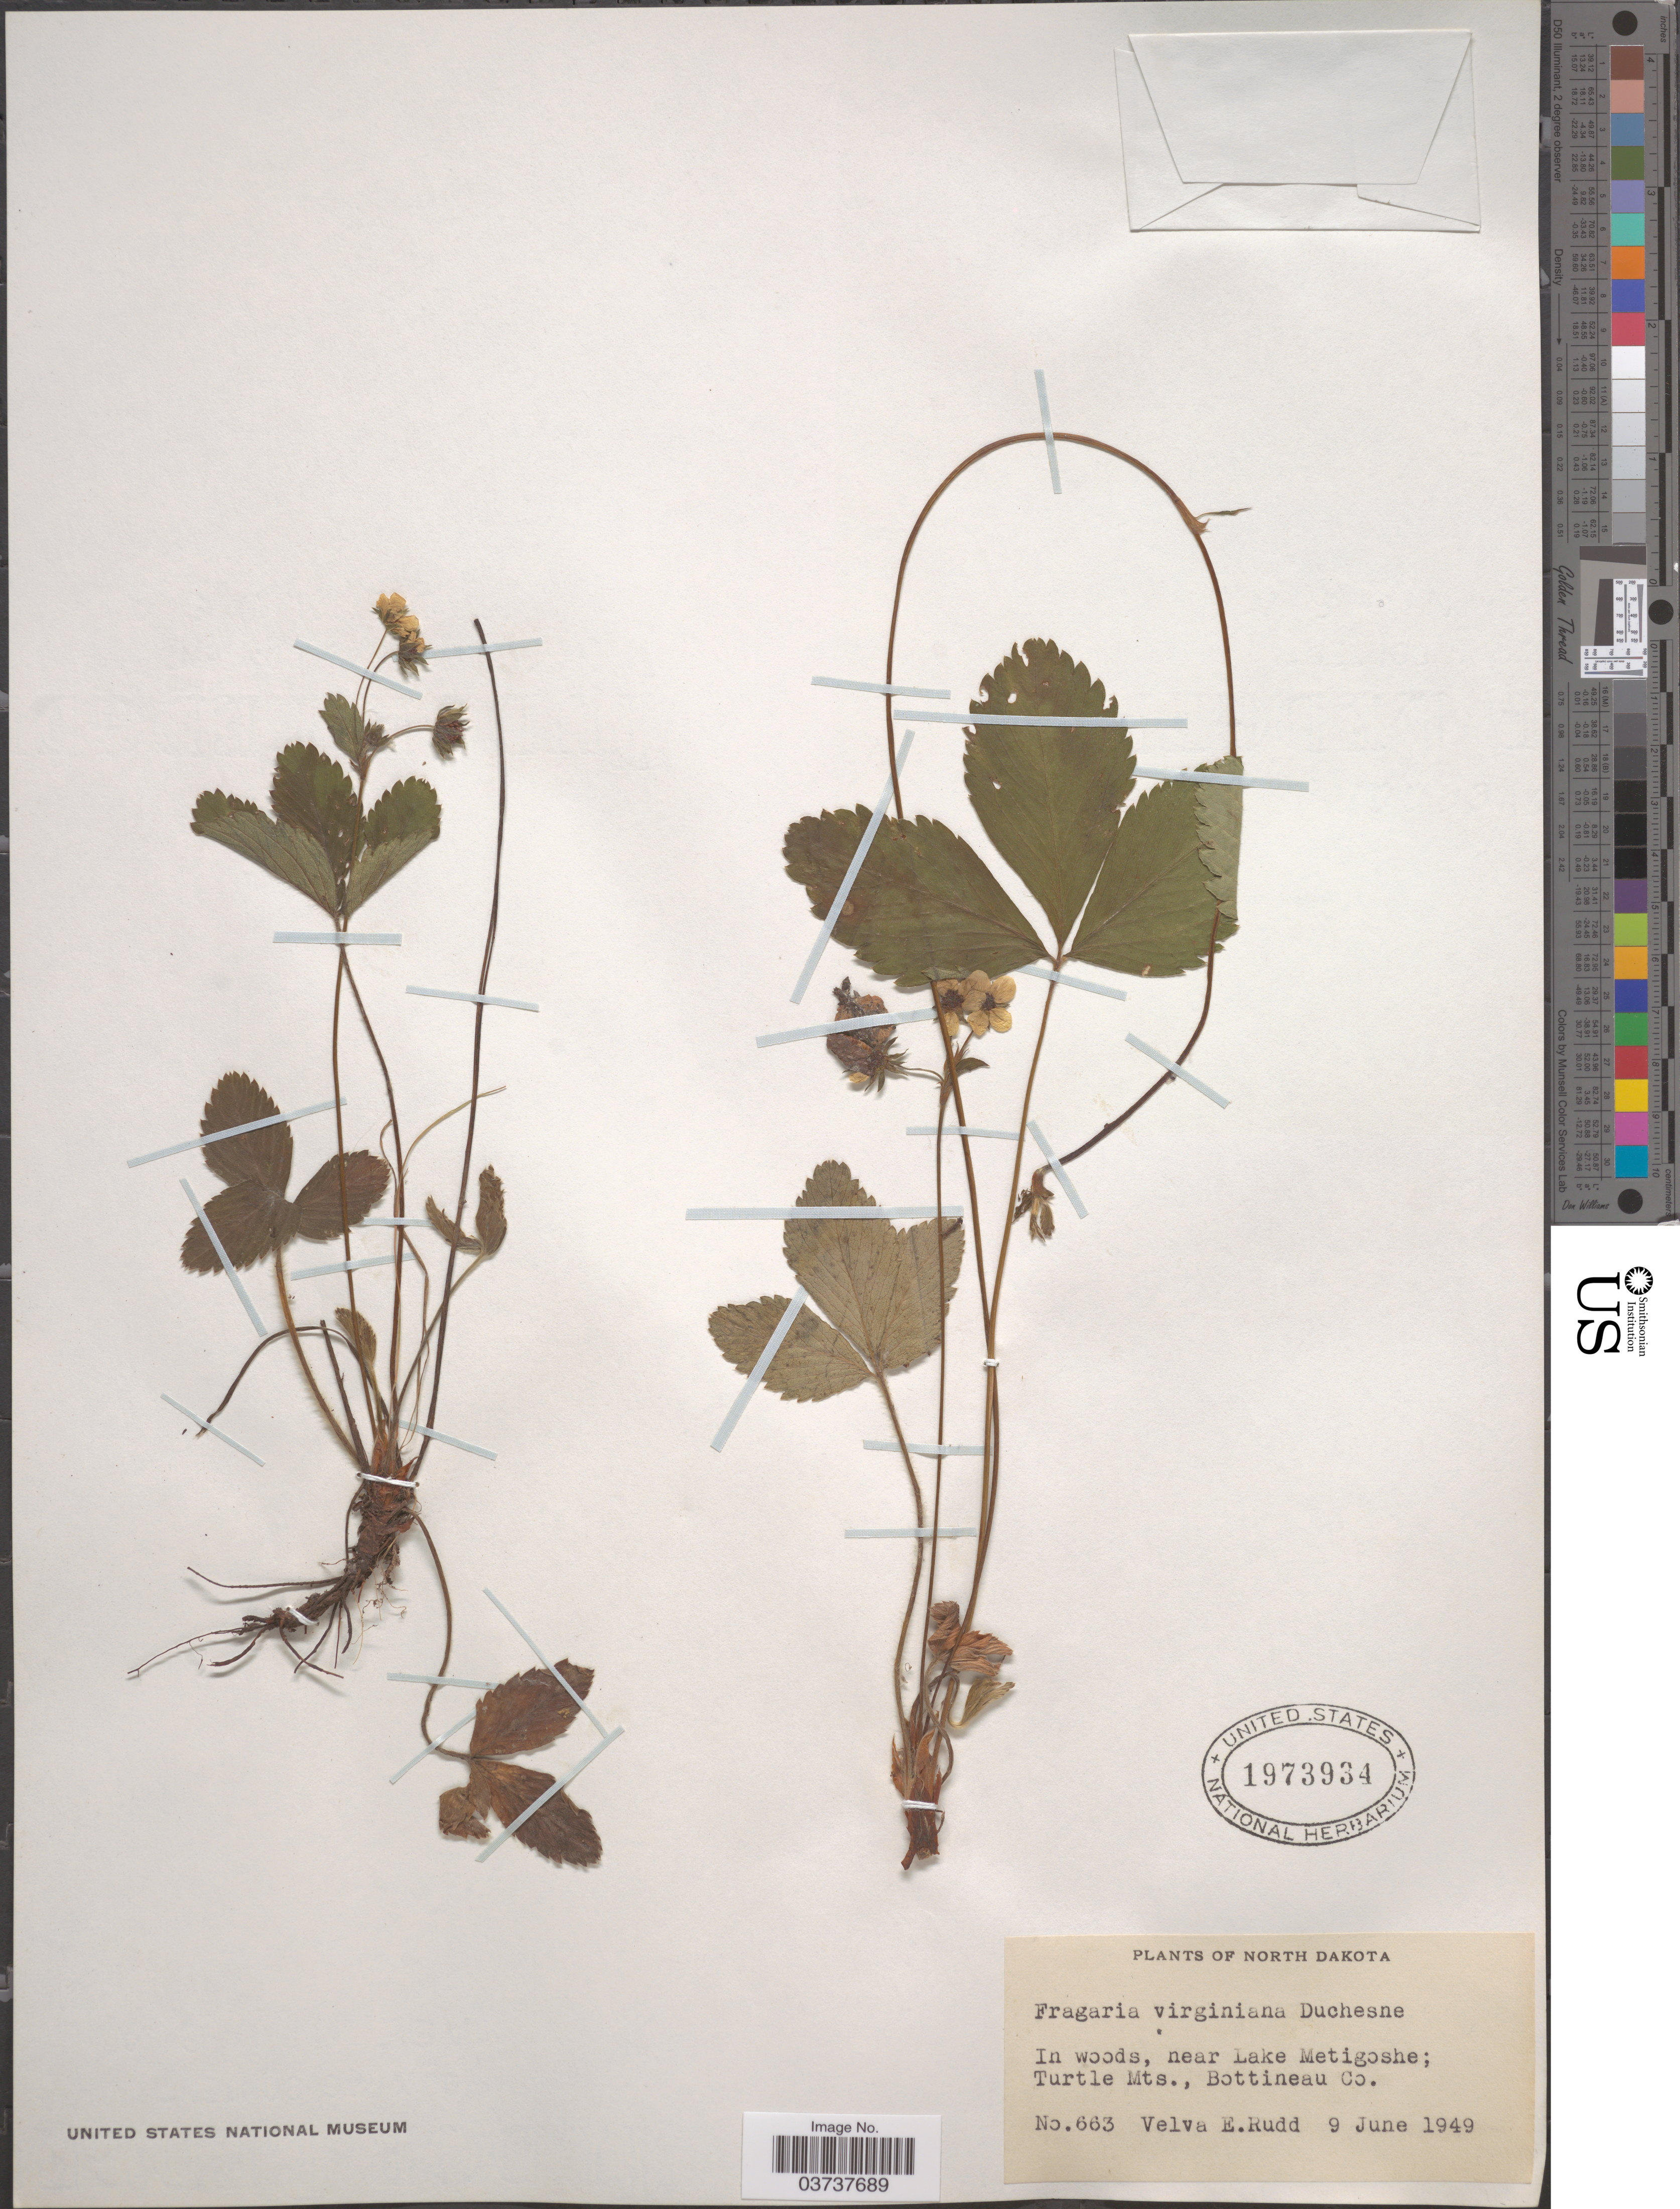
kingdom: Plantae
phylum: Tracheophyta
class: Magnoliopsida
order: Rosales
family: Rosaceae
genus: Fragaria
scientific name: Fragaria virginiana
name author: Mill.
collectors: V. E. Rudd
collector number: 663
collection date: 1949-06-09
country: United States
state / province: North Dakota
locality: In woods, near Lake Metigoshe; Turtle Mts., Bottineau Co.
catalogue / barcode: US 1973934